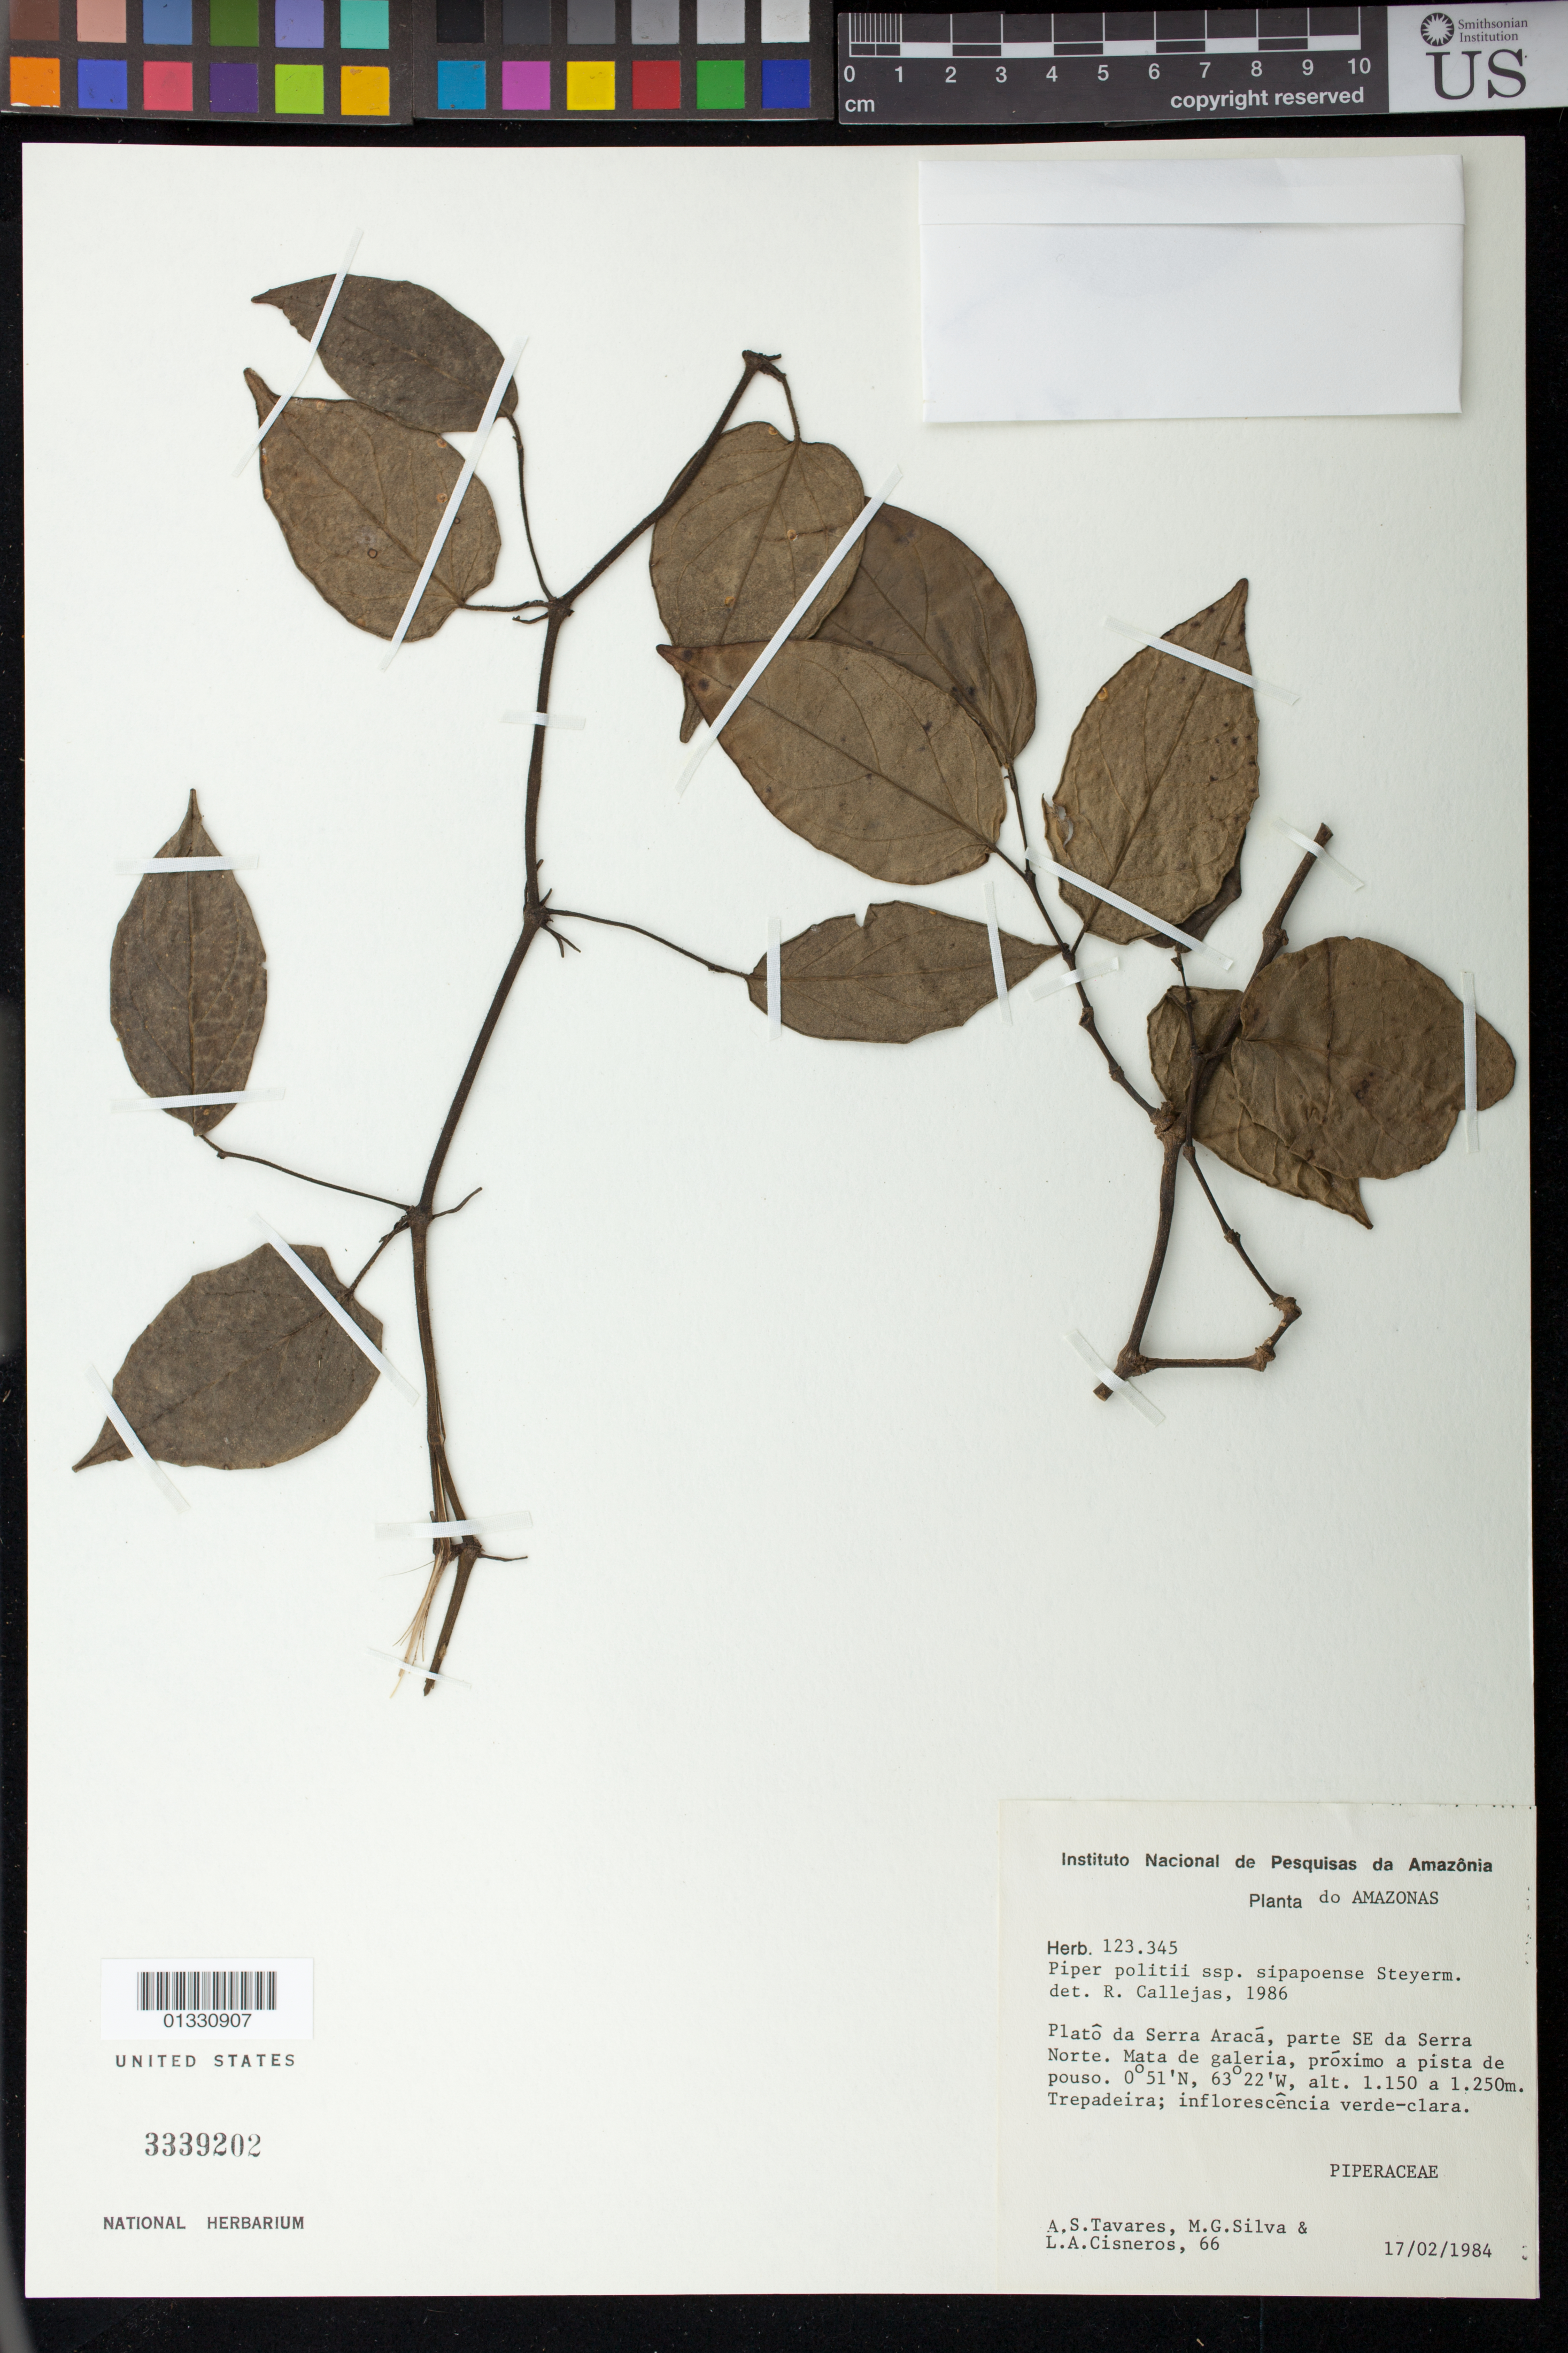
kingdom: Plantae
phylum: Tracheophyta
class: Magnoliopsida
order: Piperales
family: Piperaceae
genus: Piper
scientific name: Piper politii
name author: Yunck.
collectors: A. S. Tavares, M. G. Silva & L. Cisneros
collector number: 66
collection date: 1984-02-17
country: Brazil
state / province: Amazonas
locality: Platô da Serra Aracá, parte SE da Serra Norte.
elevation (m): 1150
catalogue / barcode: US 3339202